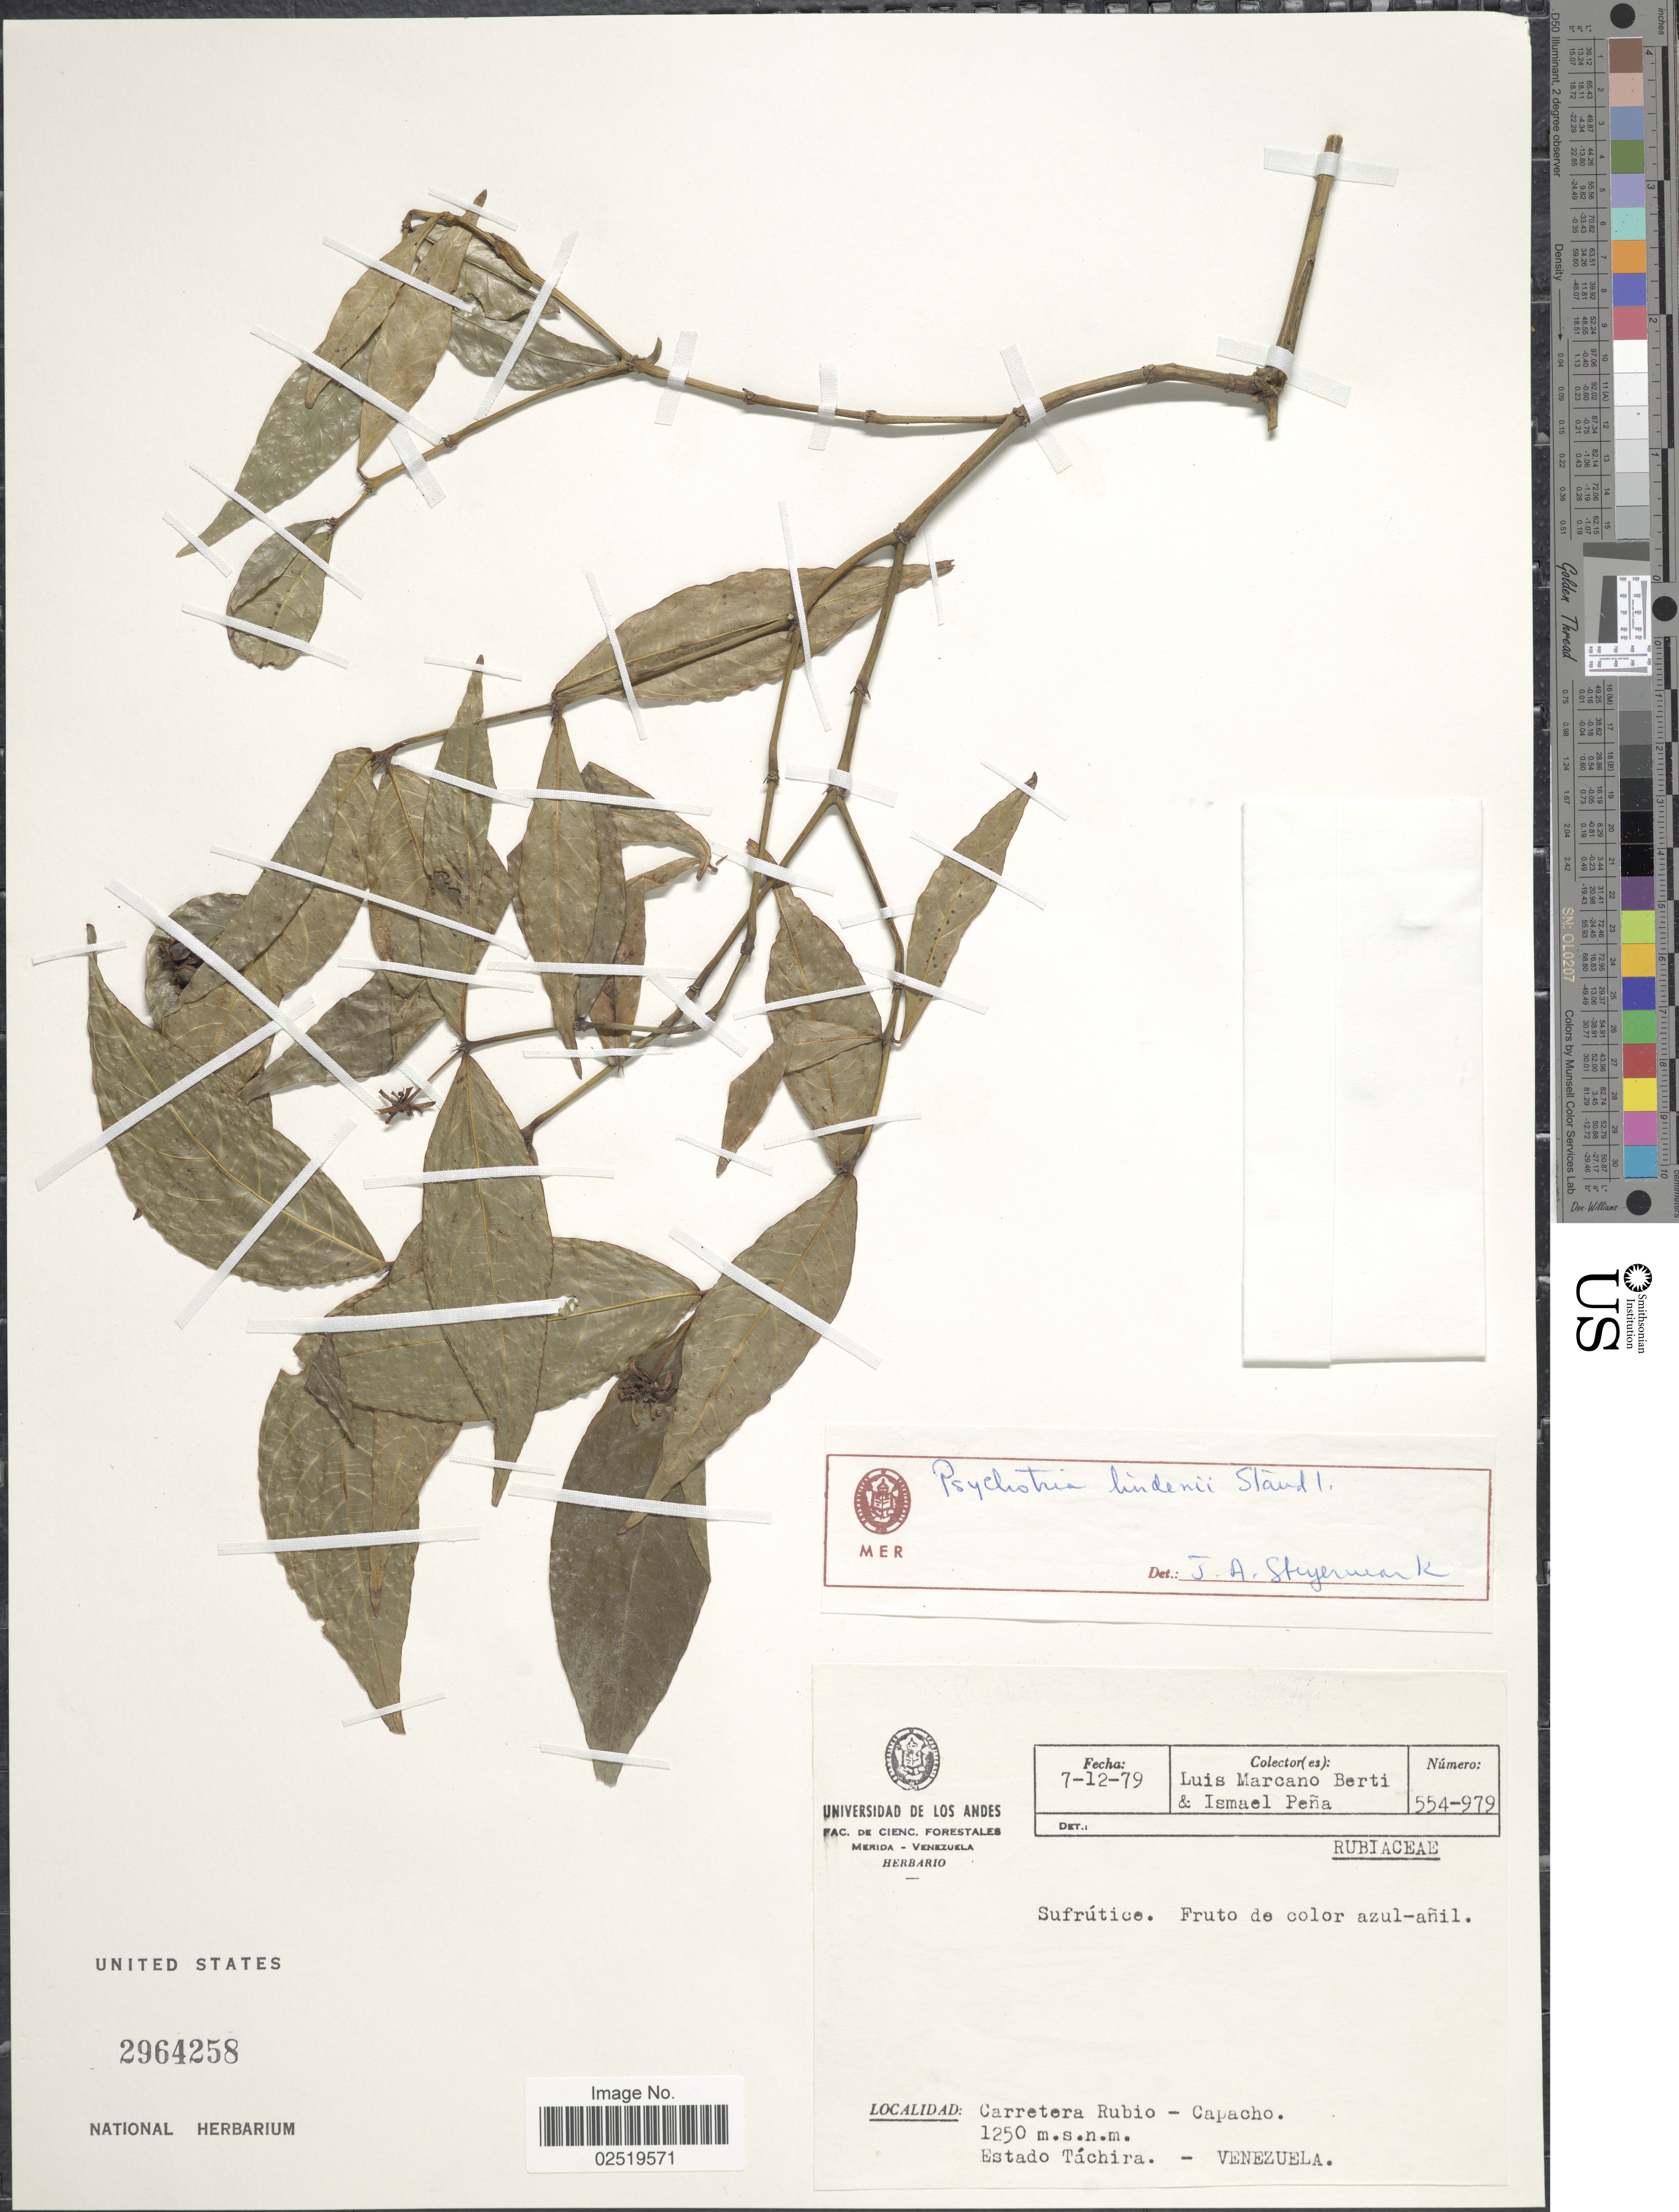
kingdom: Plantae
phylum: Tracheophyta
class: Magnoliopsida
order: Gentianales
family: Rubiaceae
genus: Psychotria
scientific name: Psychotria lindenii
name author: Standl.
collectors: L. Marcano-Berti & I. Pena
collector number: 554-979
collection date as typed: Transcribed d/m/y: 7/12/79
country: Venezuela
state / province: Tachira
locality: Carretera Rubio-Capacho.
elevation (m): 1250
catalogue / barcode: US 2964258